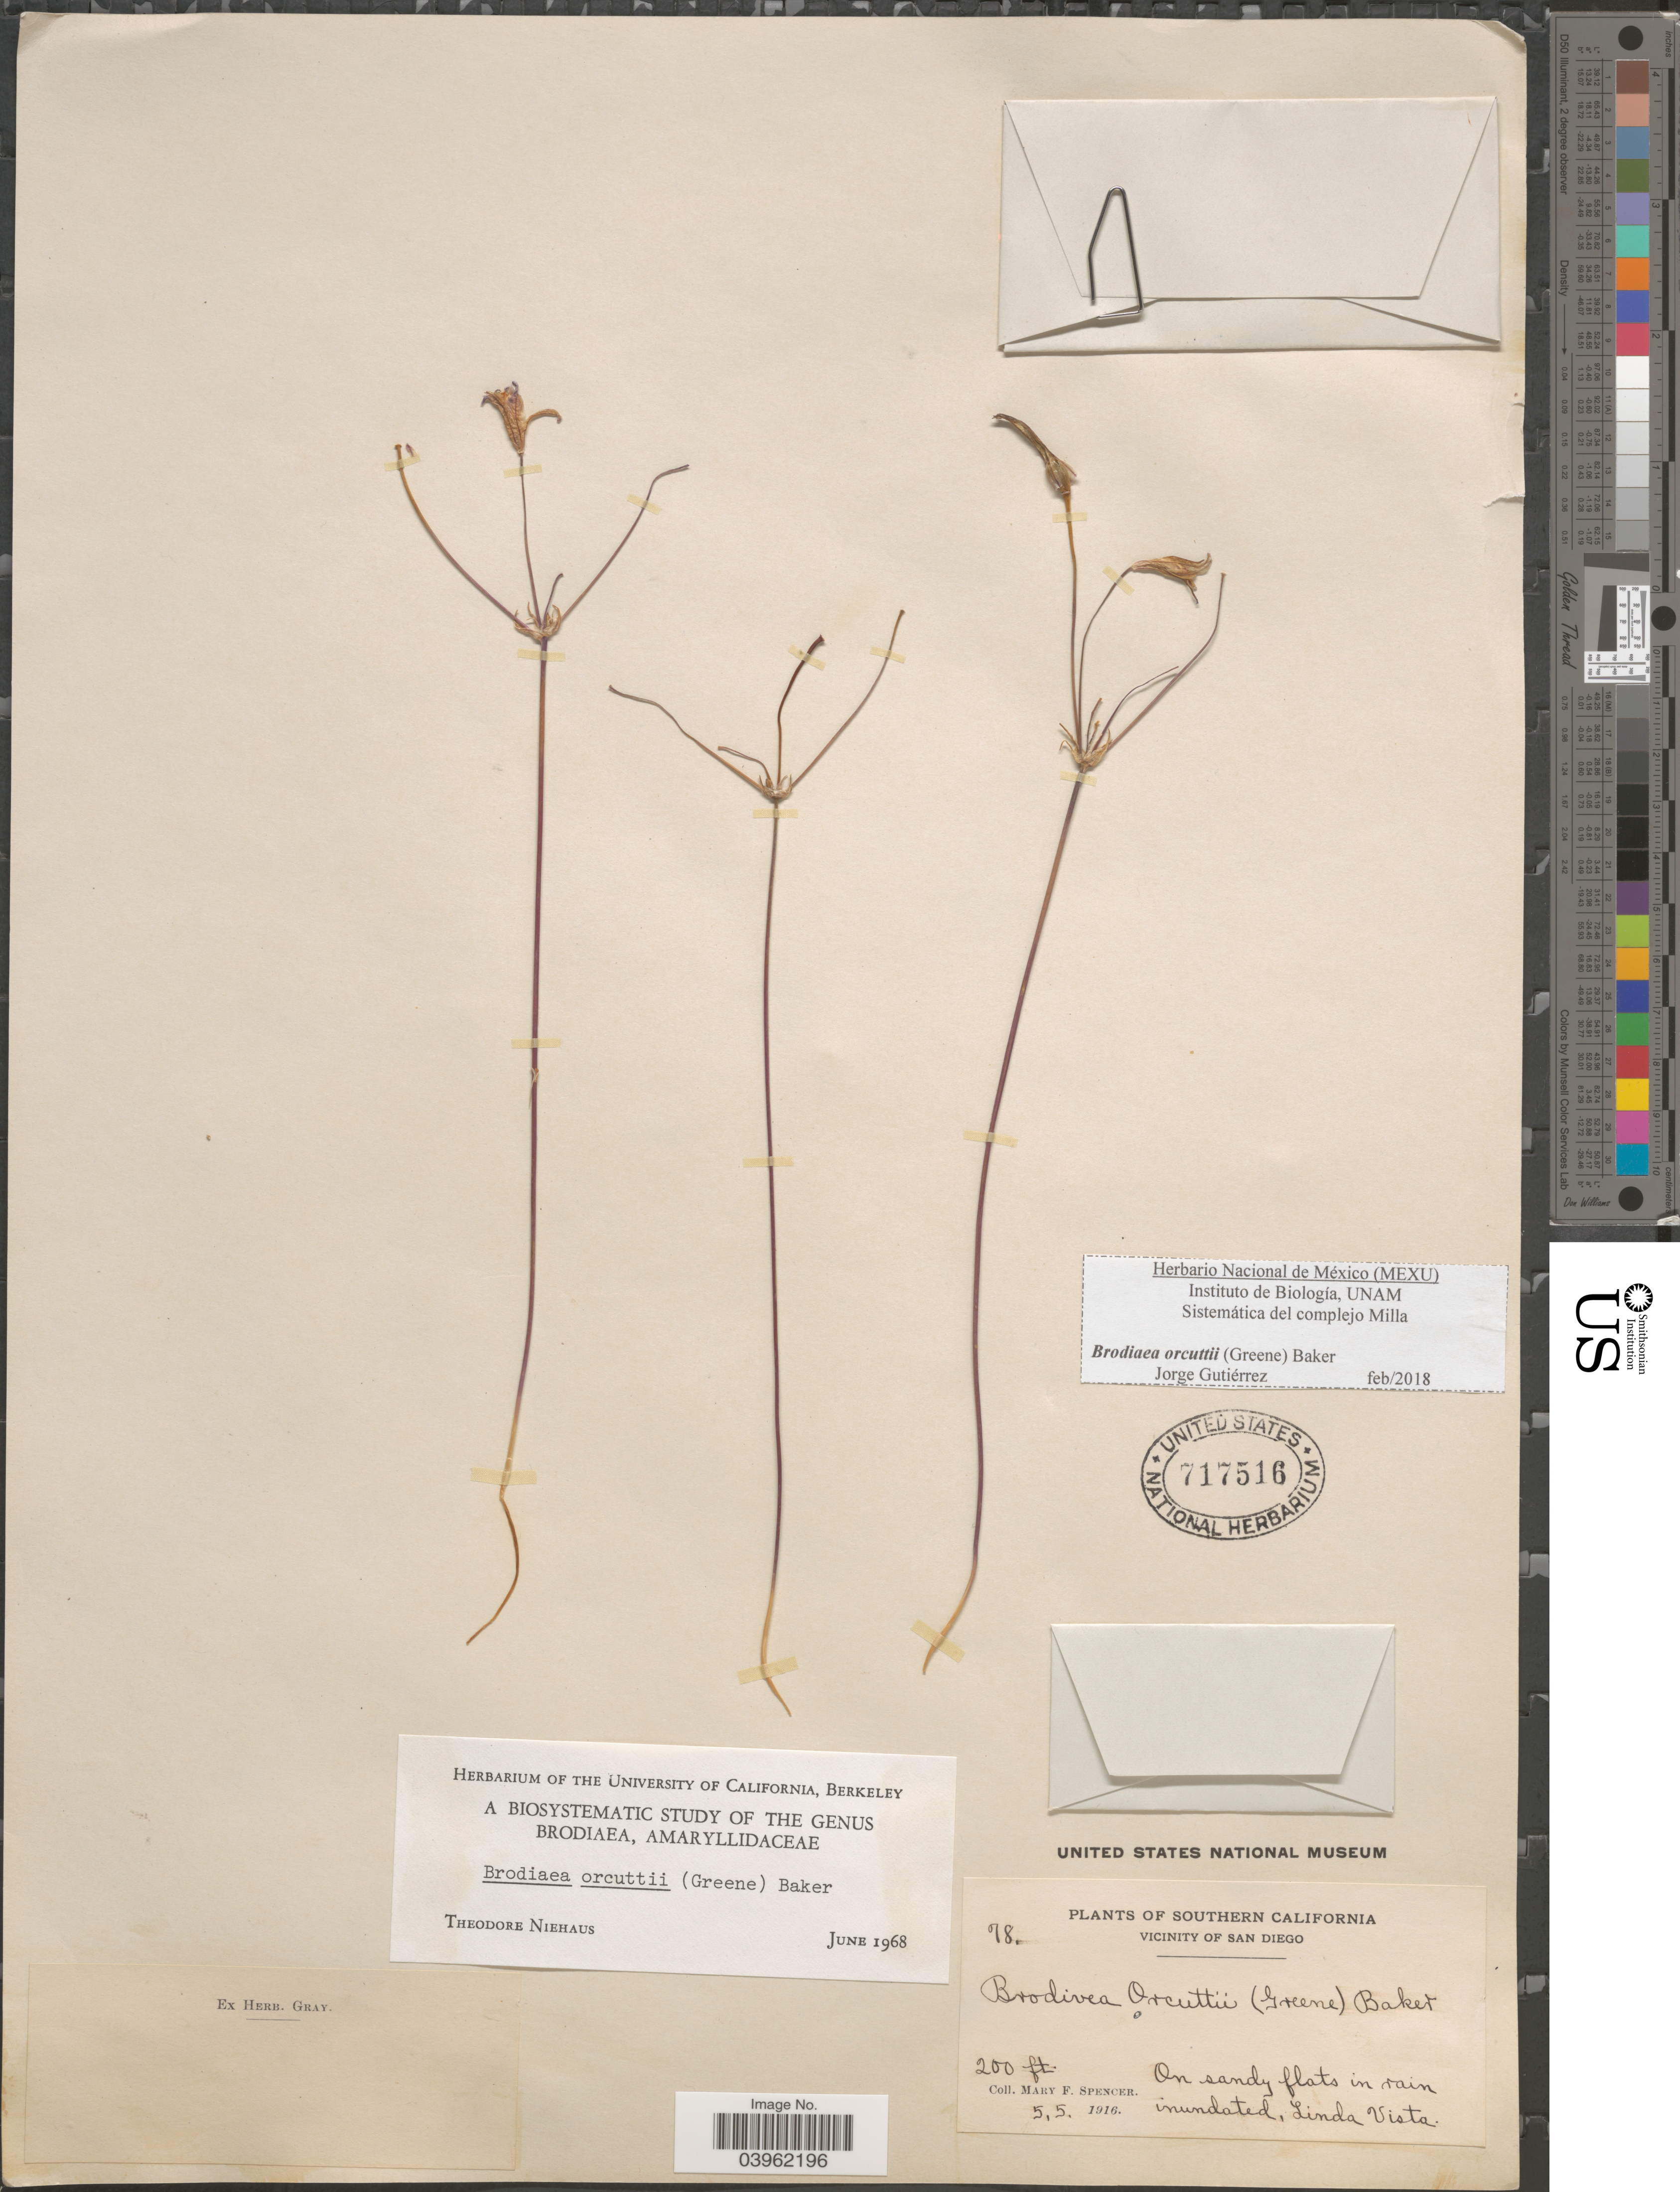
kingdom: Plantae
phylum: Tracheophyta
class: Liliopsida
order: Asparagales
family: Asparagaceae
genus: Brodiaea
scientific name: Brodiaea orcuttii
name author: (Greene) Baker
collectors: M. Spencer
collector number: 78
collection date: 1916-05-05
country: United States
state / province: California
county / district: San Diego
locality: Southern California. Vicinity of San Diego. On sandy flats in rain inundated, Linda Vista.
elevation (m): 61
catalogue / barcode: US 717516